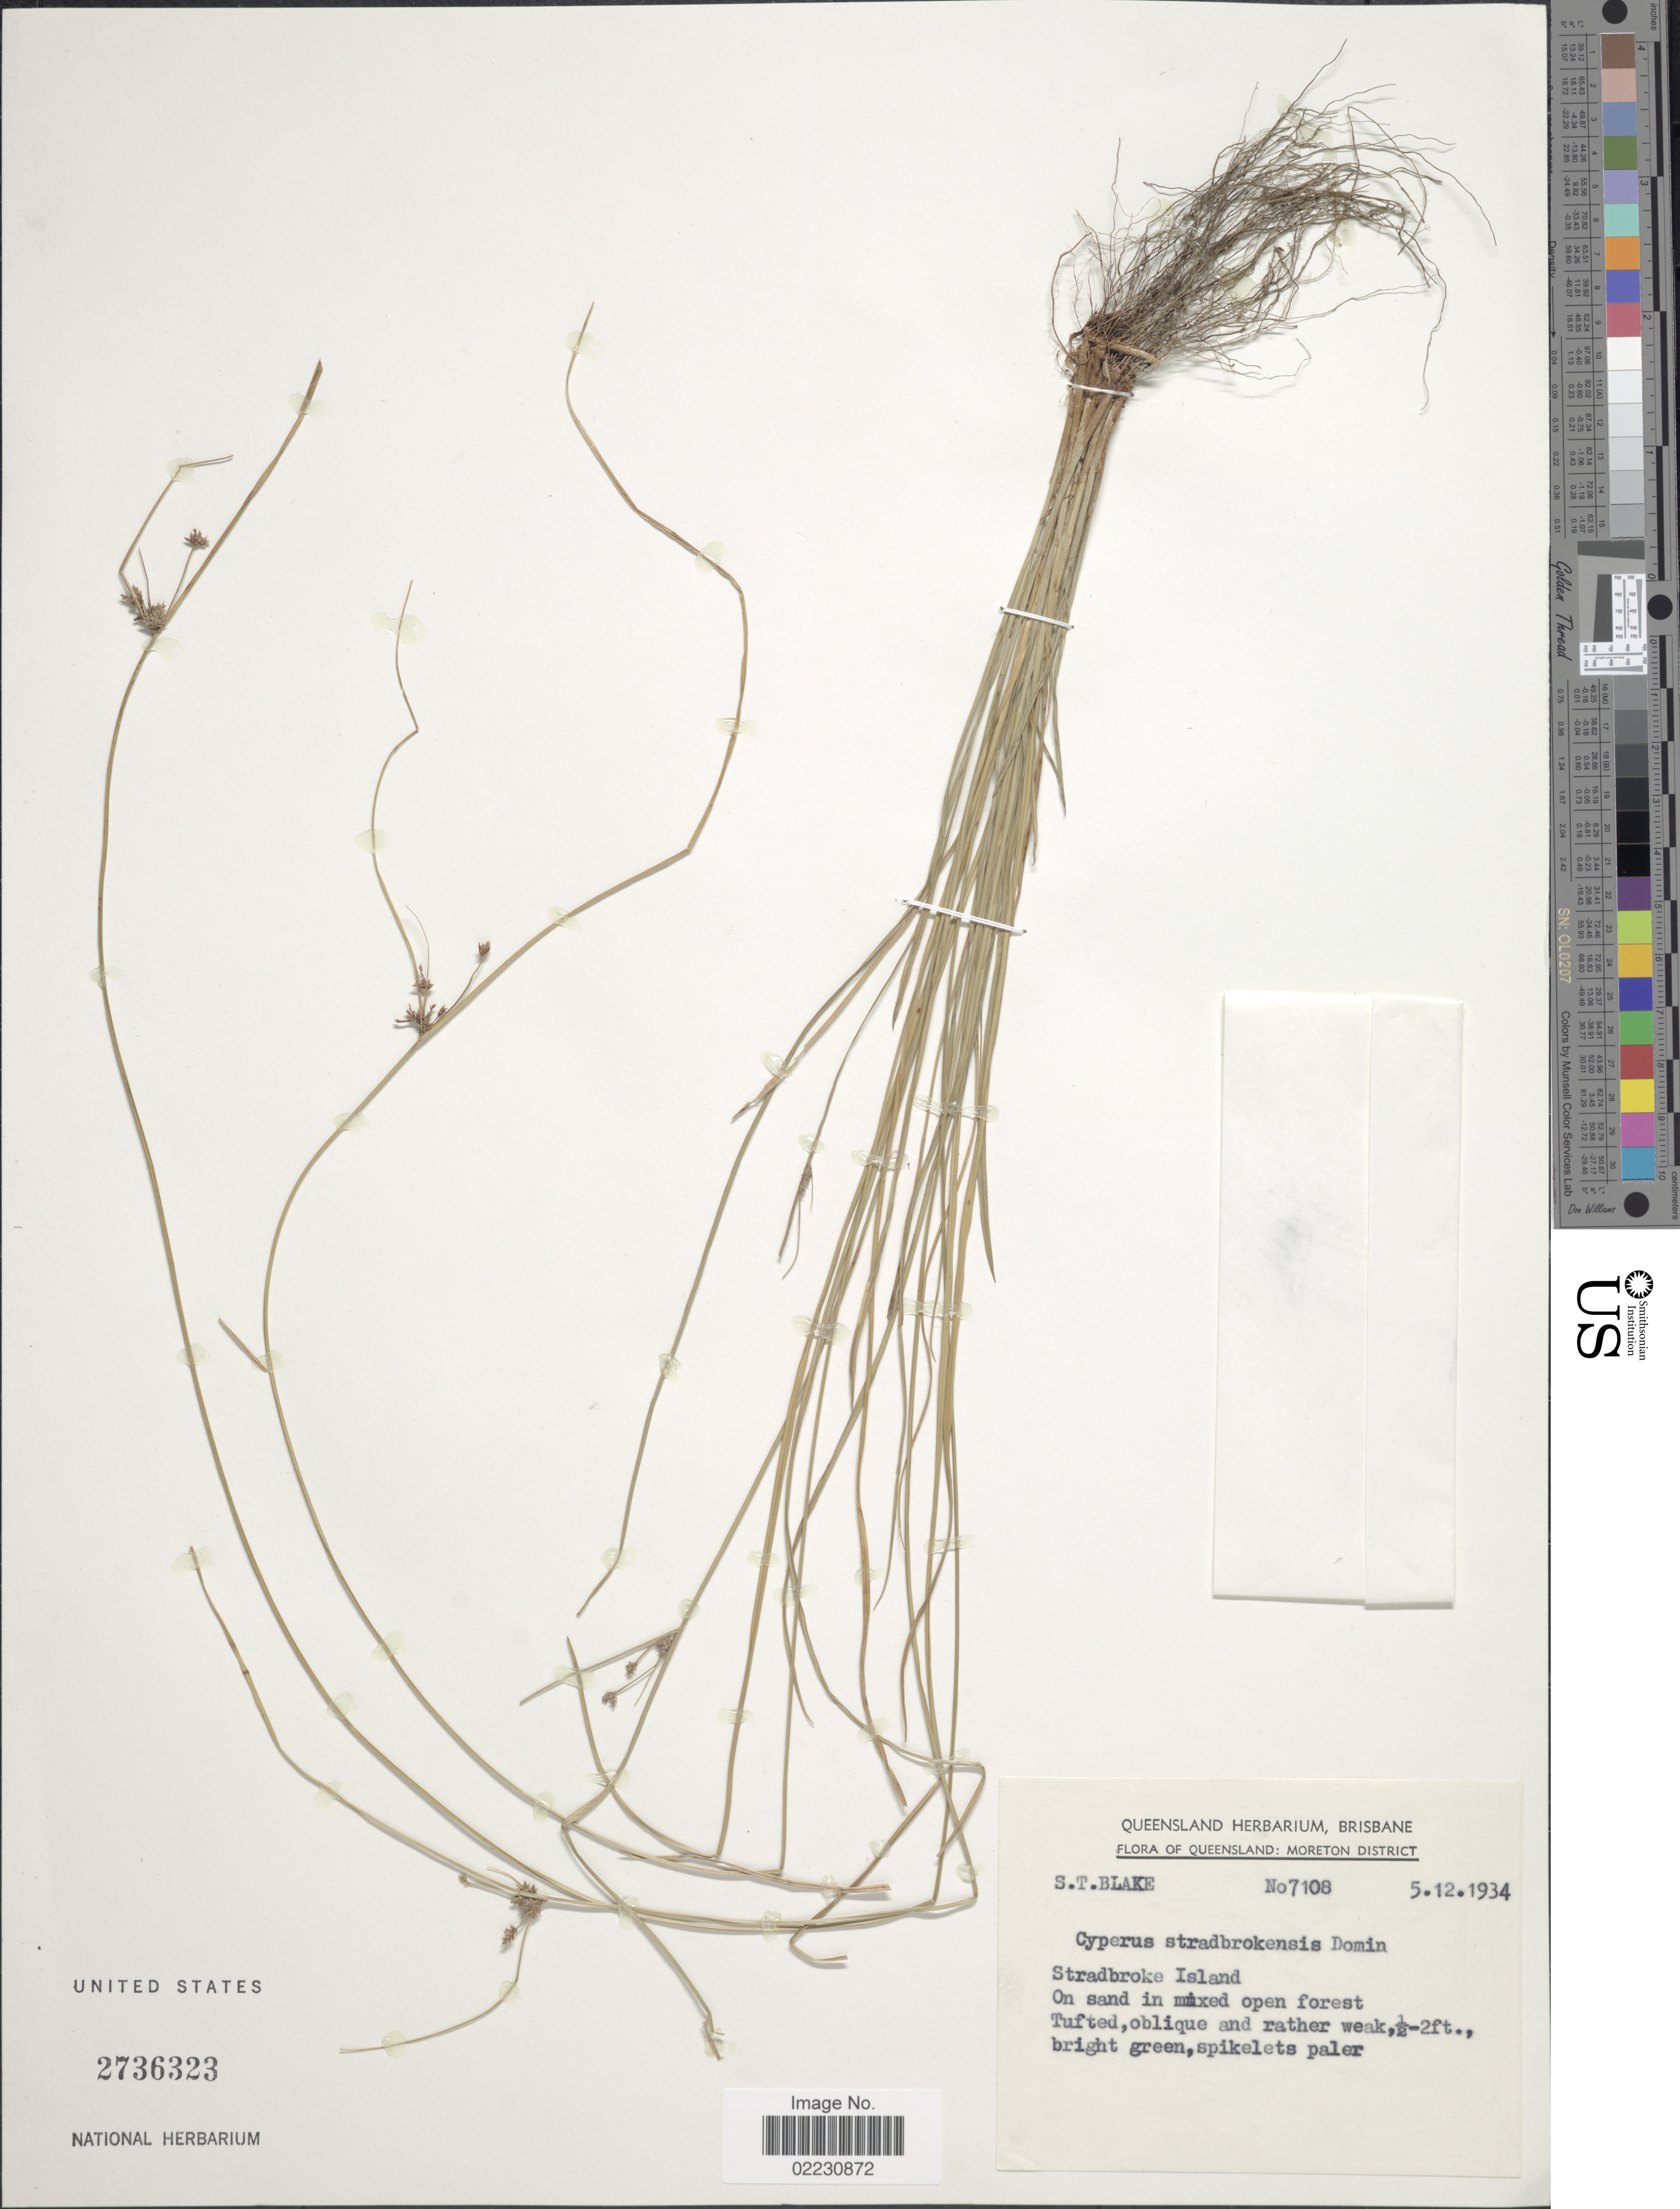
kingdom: Plantae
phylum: Tracheophyta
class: Liliopsida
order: Poales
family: Cyperaceae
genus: Cyperus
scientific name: Cyperus stradbrokensis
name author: Domin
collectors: S. T. Blake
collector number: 7108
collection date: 1934-12-05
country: Australia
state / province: Queensland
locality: Moreton District, Stradbroke Island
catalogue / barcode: US 2736323